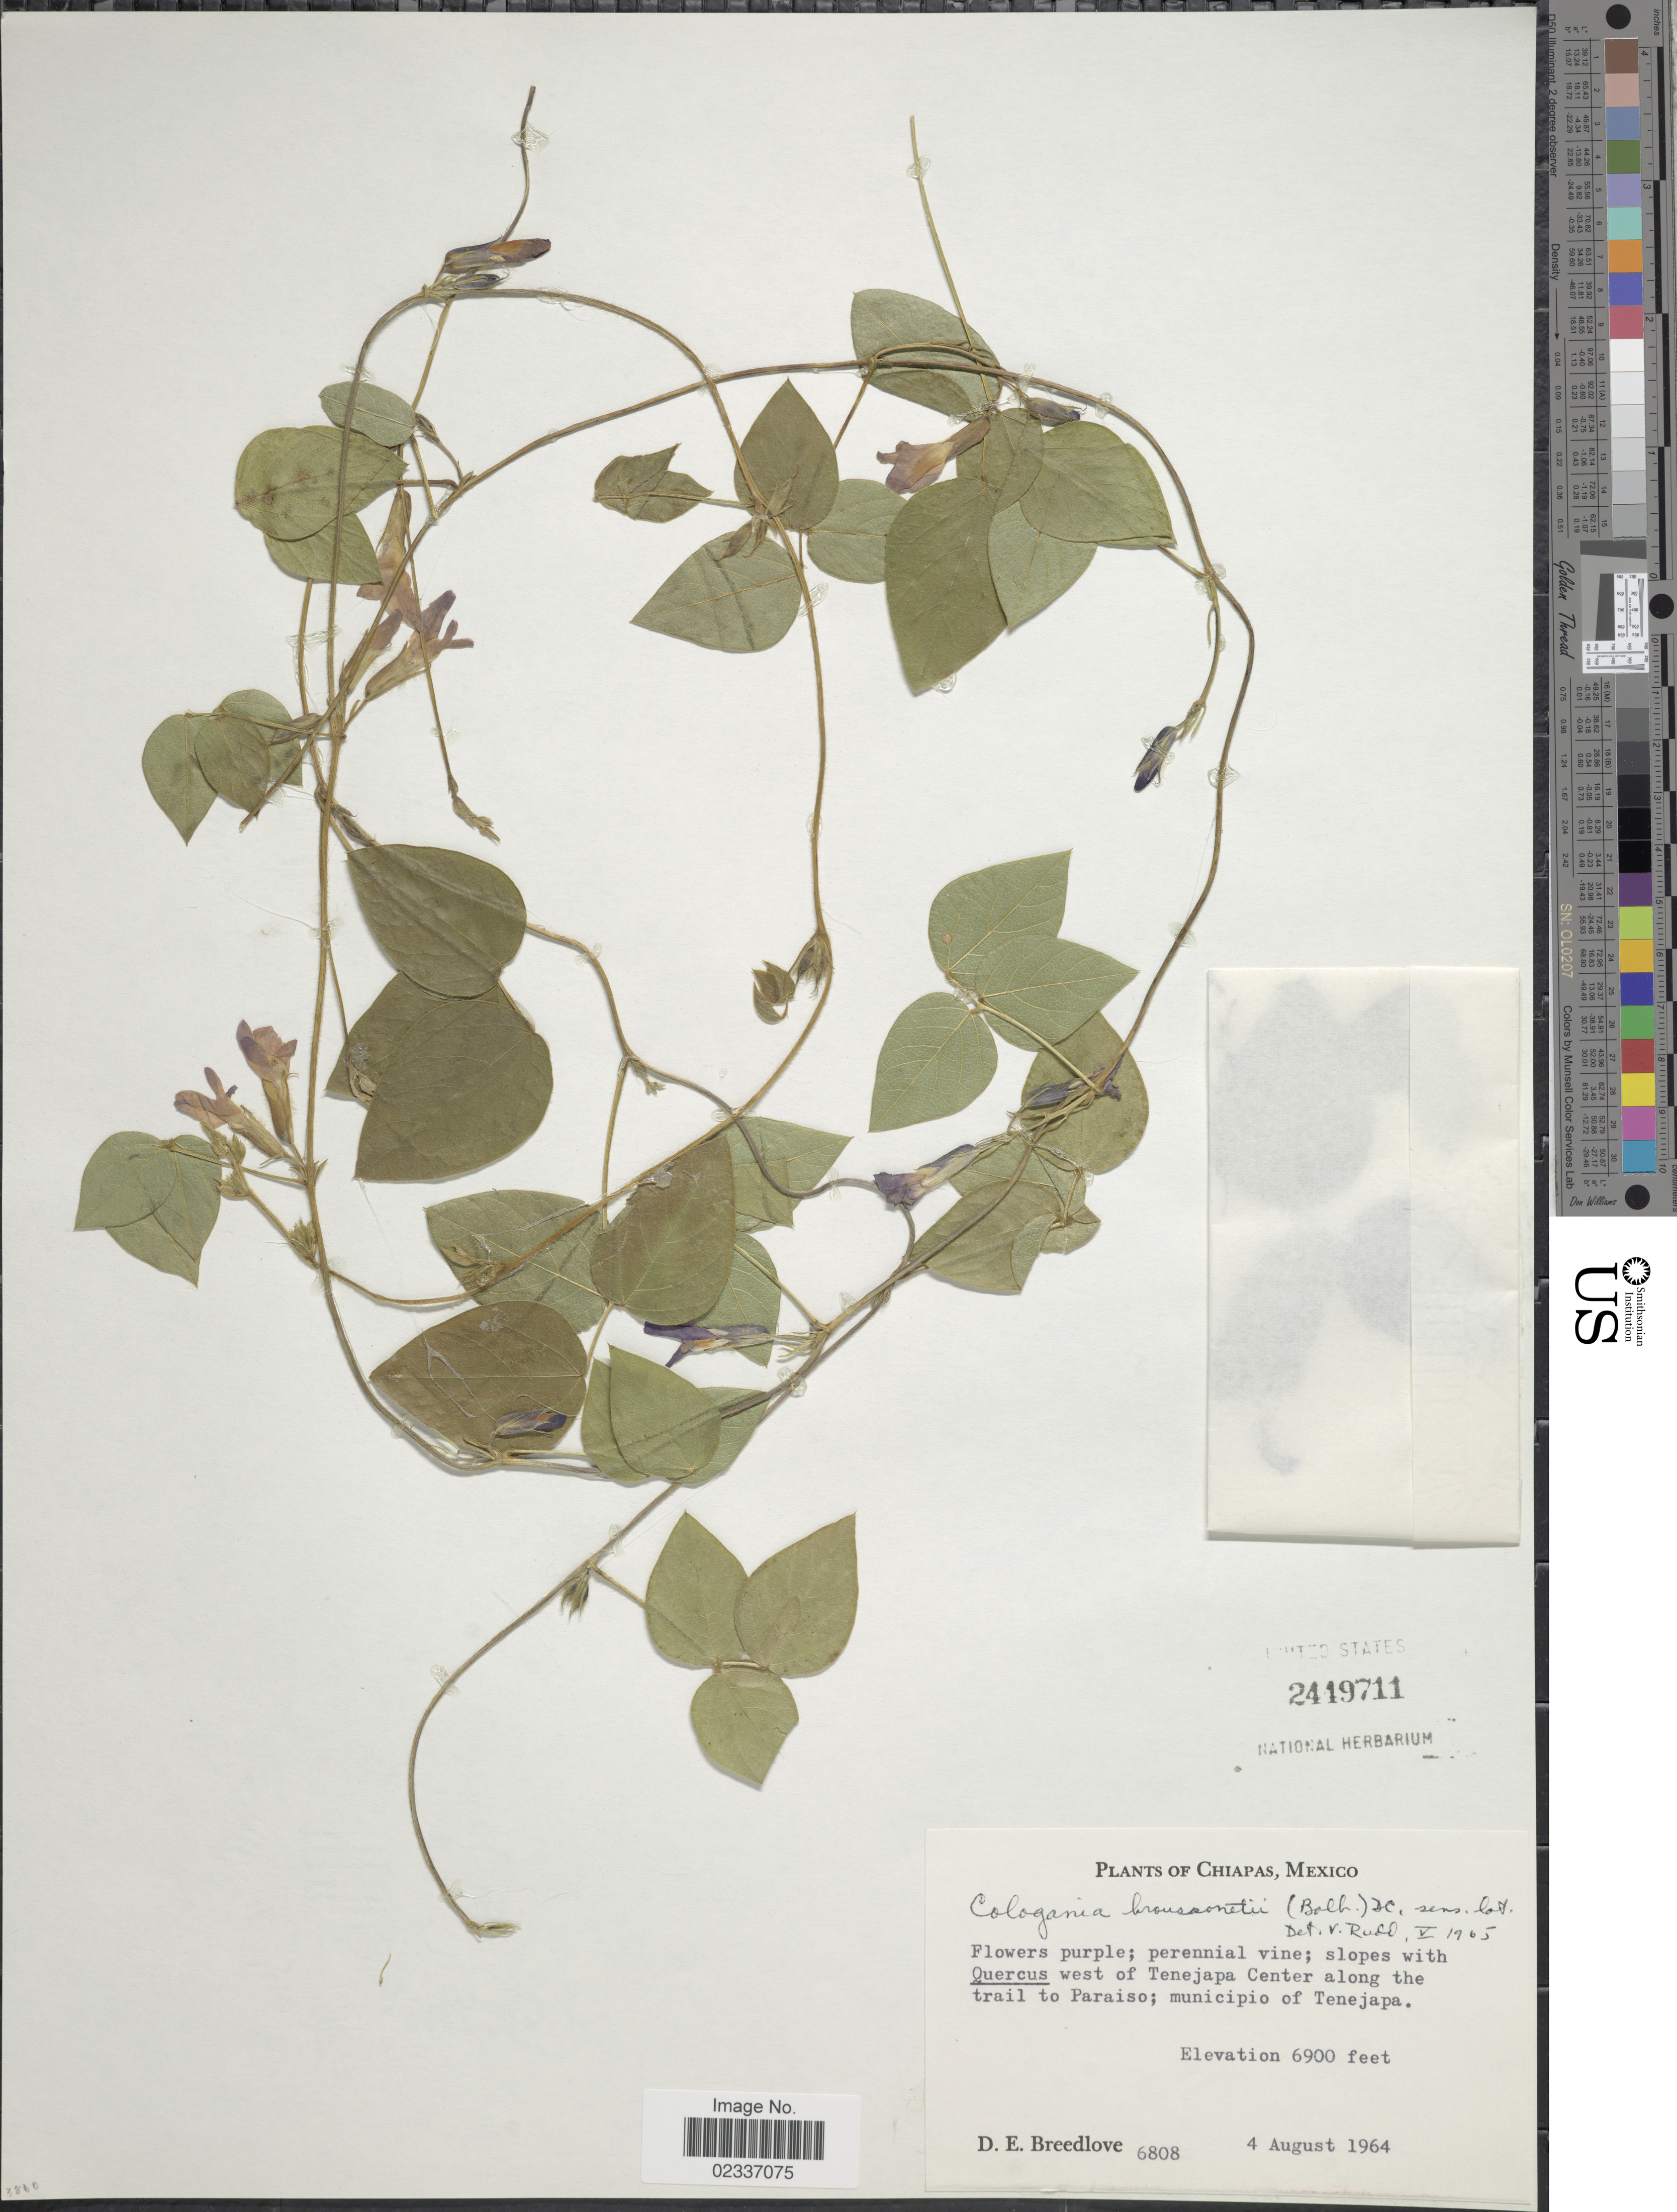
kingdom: Plantae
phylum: Tracheophyta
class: Magnoliopsida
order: Fabales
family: Fabaceae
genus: Cologania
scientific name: Cologania broussonetii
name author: (Balb.) DC.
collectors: D. E. Breedlove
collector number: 6808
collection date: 1964-08-04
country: Mexico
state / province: Chiapas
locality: Slopes with Quercus west of Tenejapa Center along the trail to Paraiso; municipio of Tenejapa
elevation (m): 2103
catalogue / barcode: US 2449711